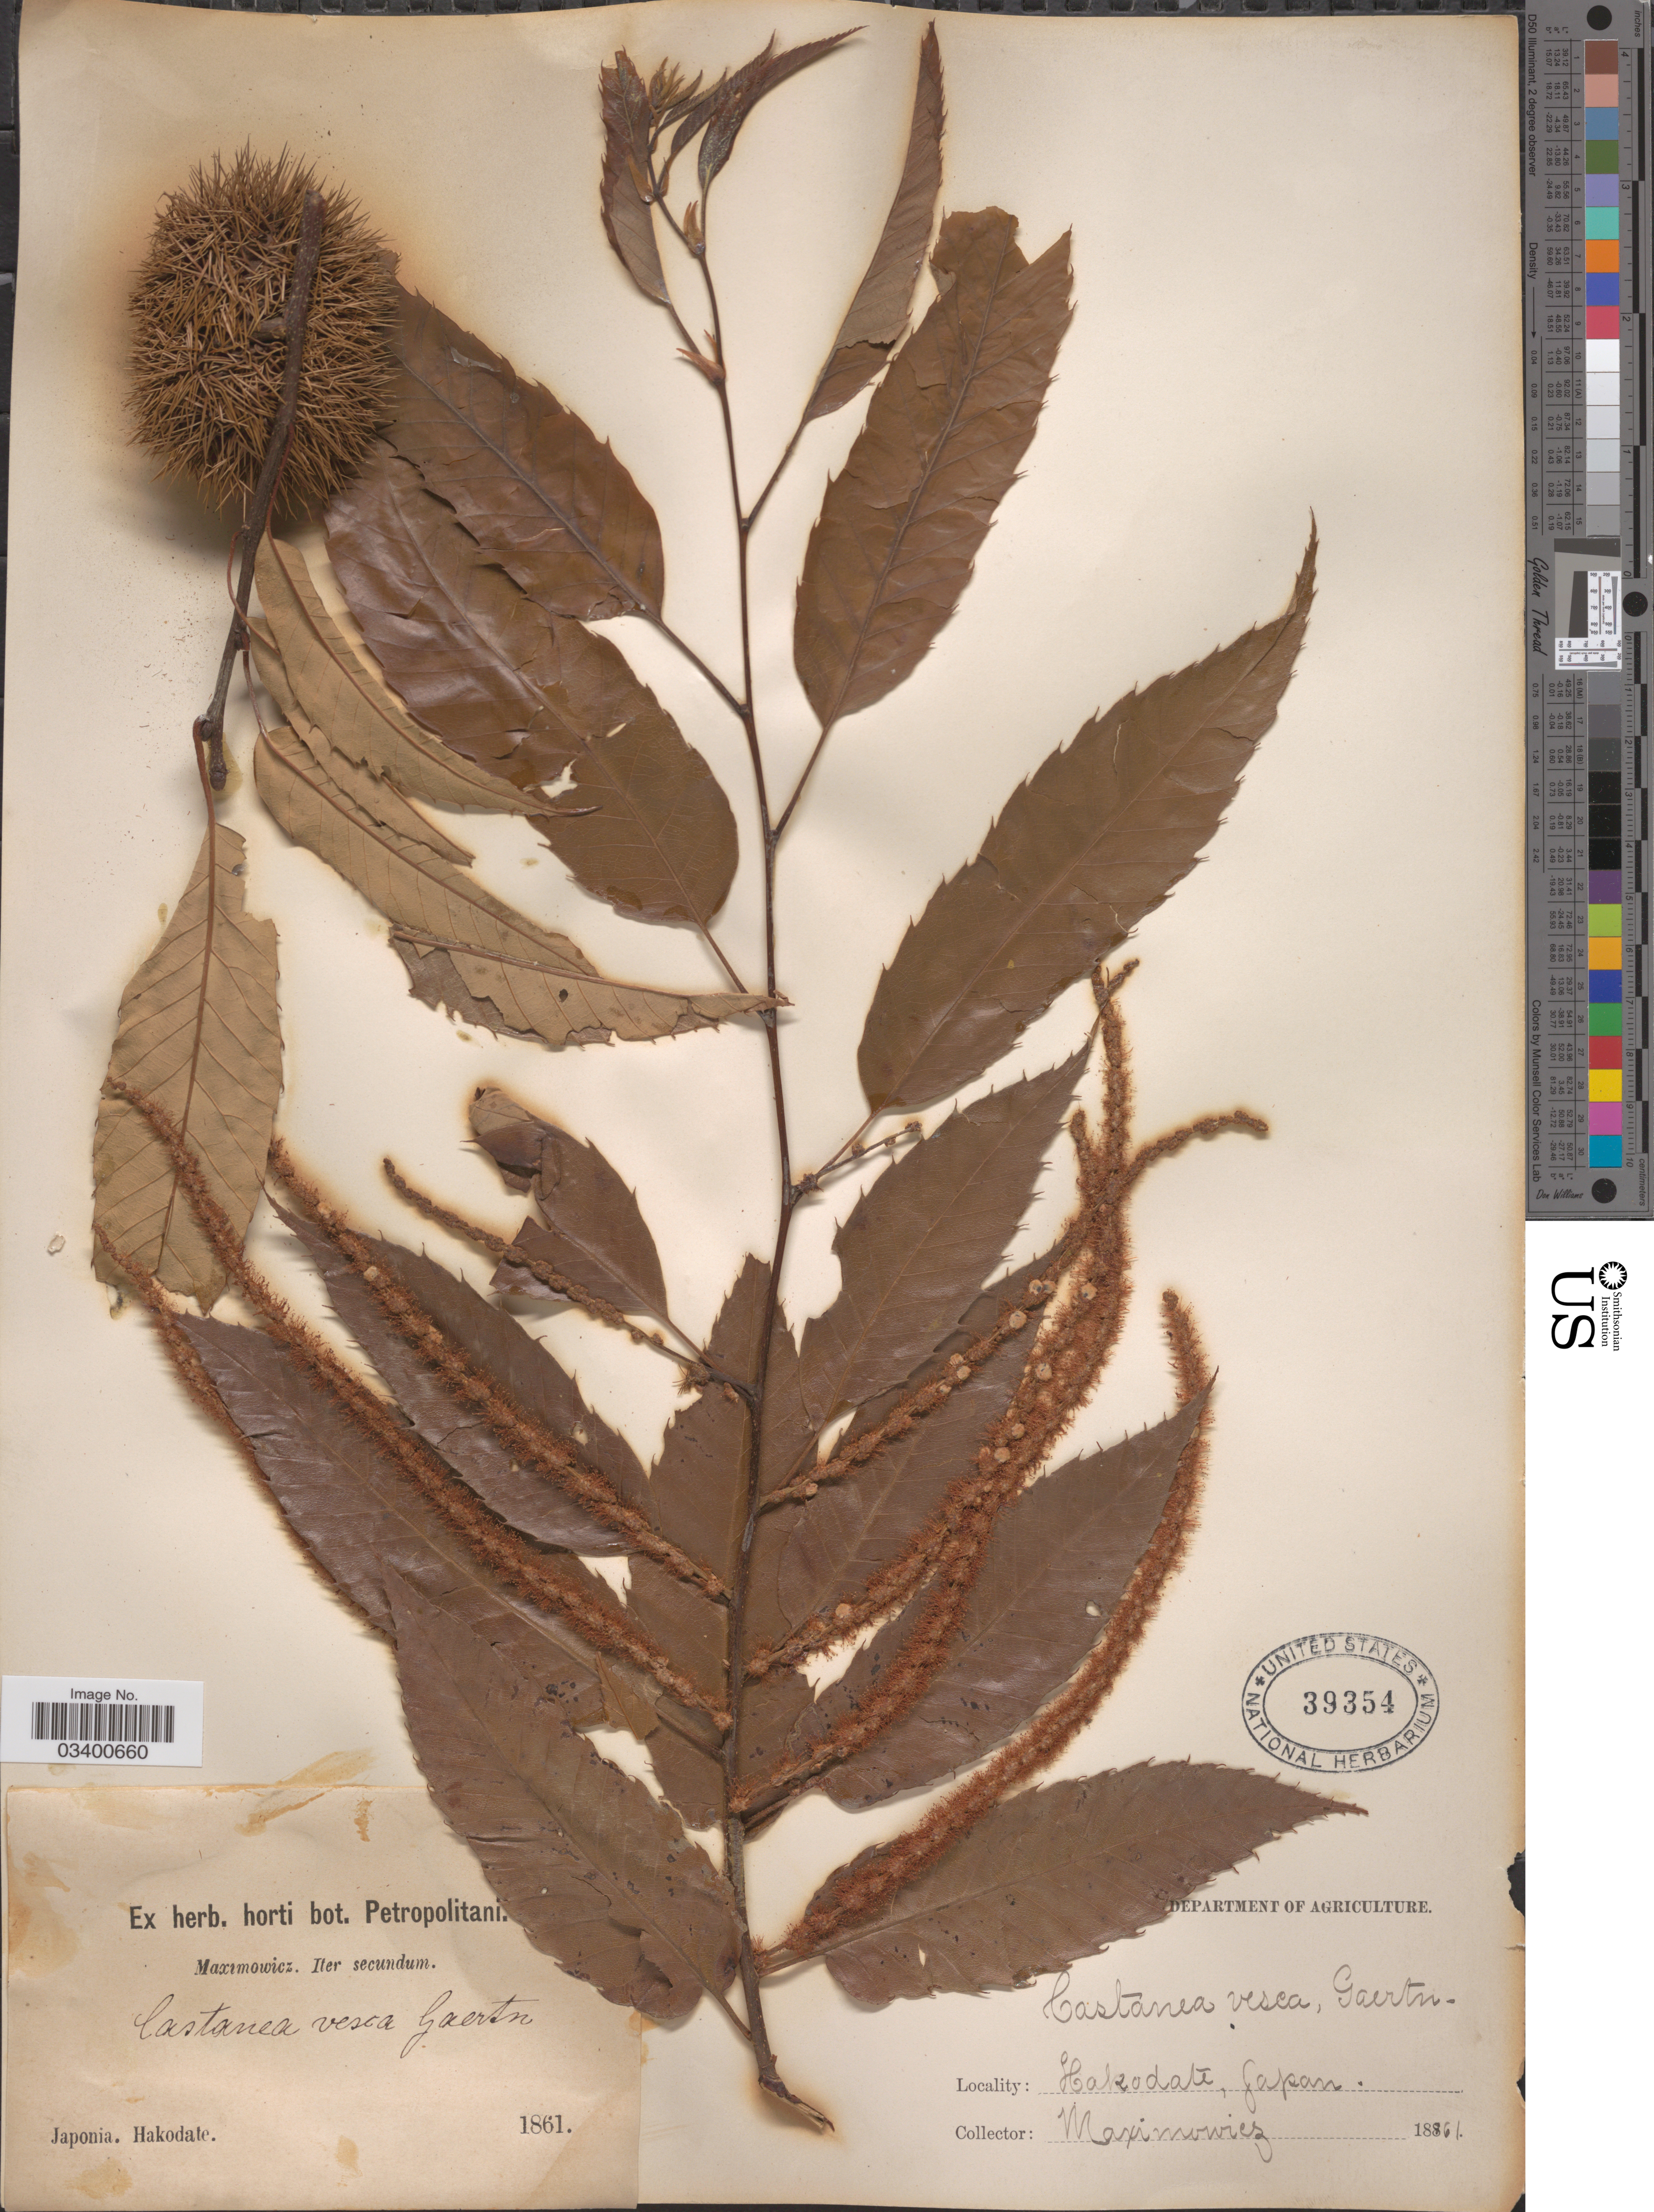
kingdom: Plantae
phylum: Tracheophyta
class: Magnoliopsida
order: Fagales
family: Fagaceae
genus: Castanea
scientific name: Castanea crenata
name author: Siebold & Zucc.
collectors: Maximowicz, --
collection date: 1861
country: Japan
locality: Hakodate.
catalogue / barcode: US 39354